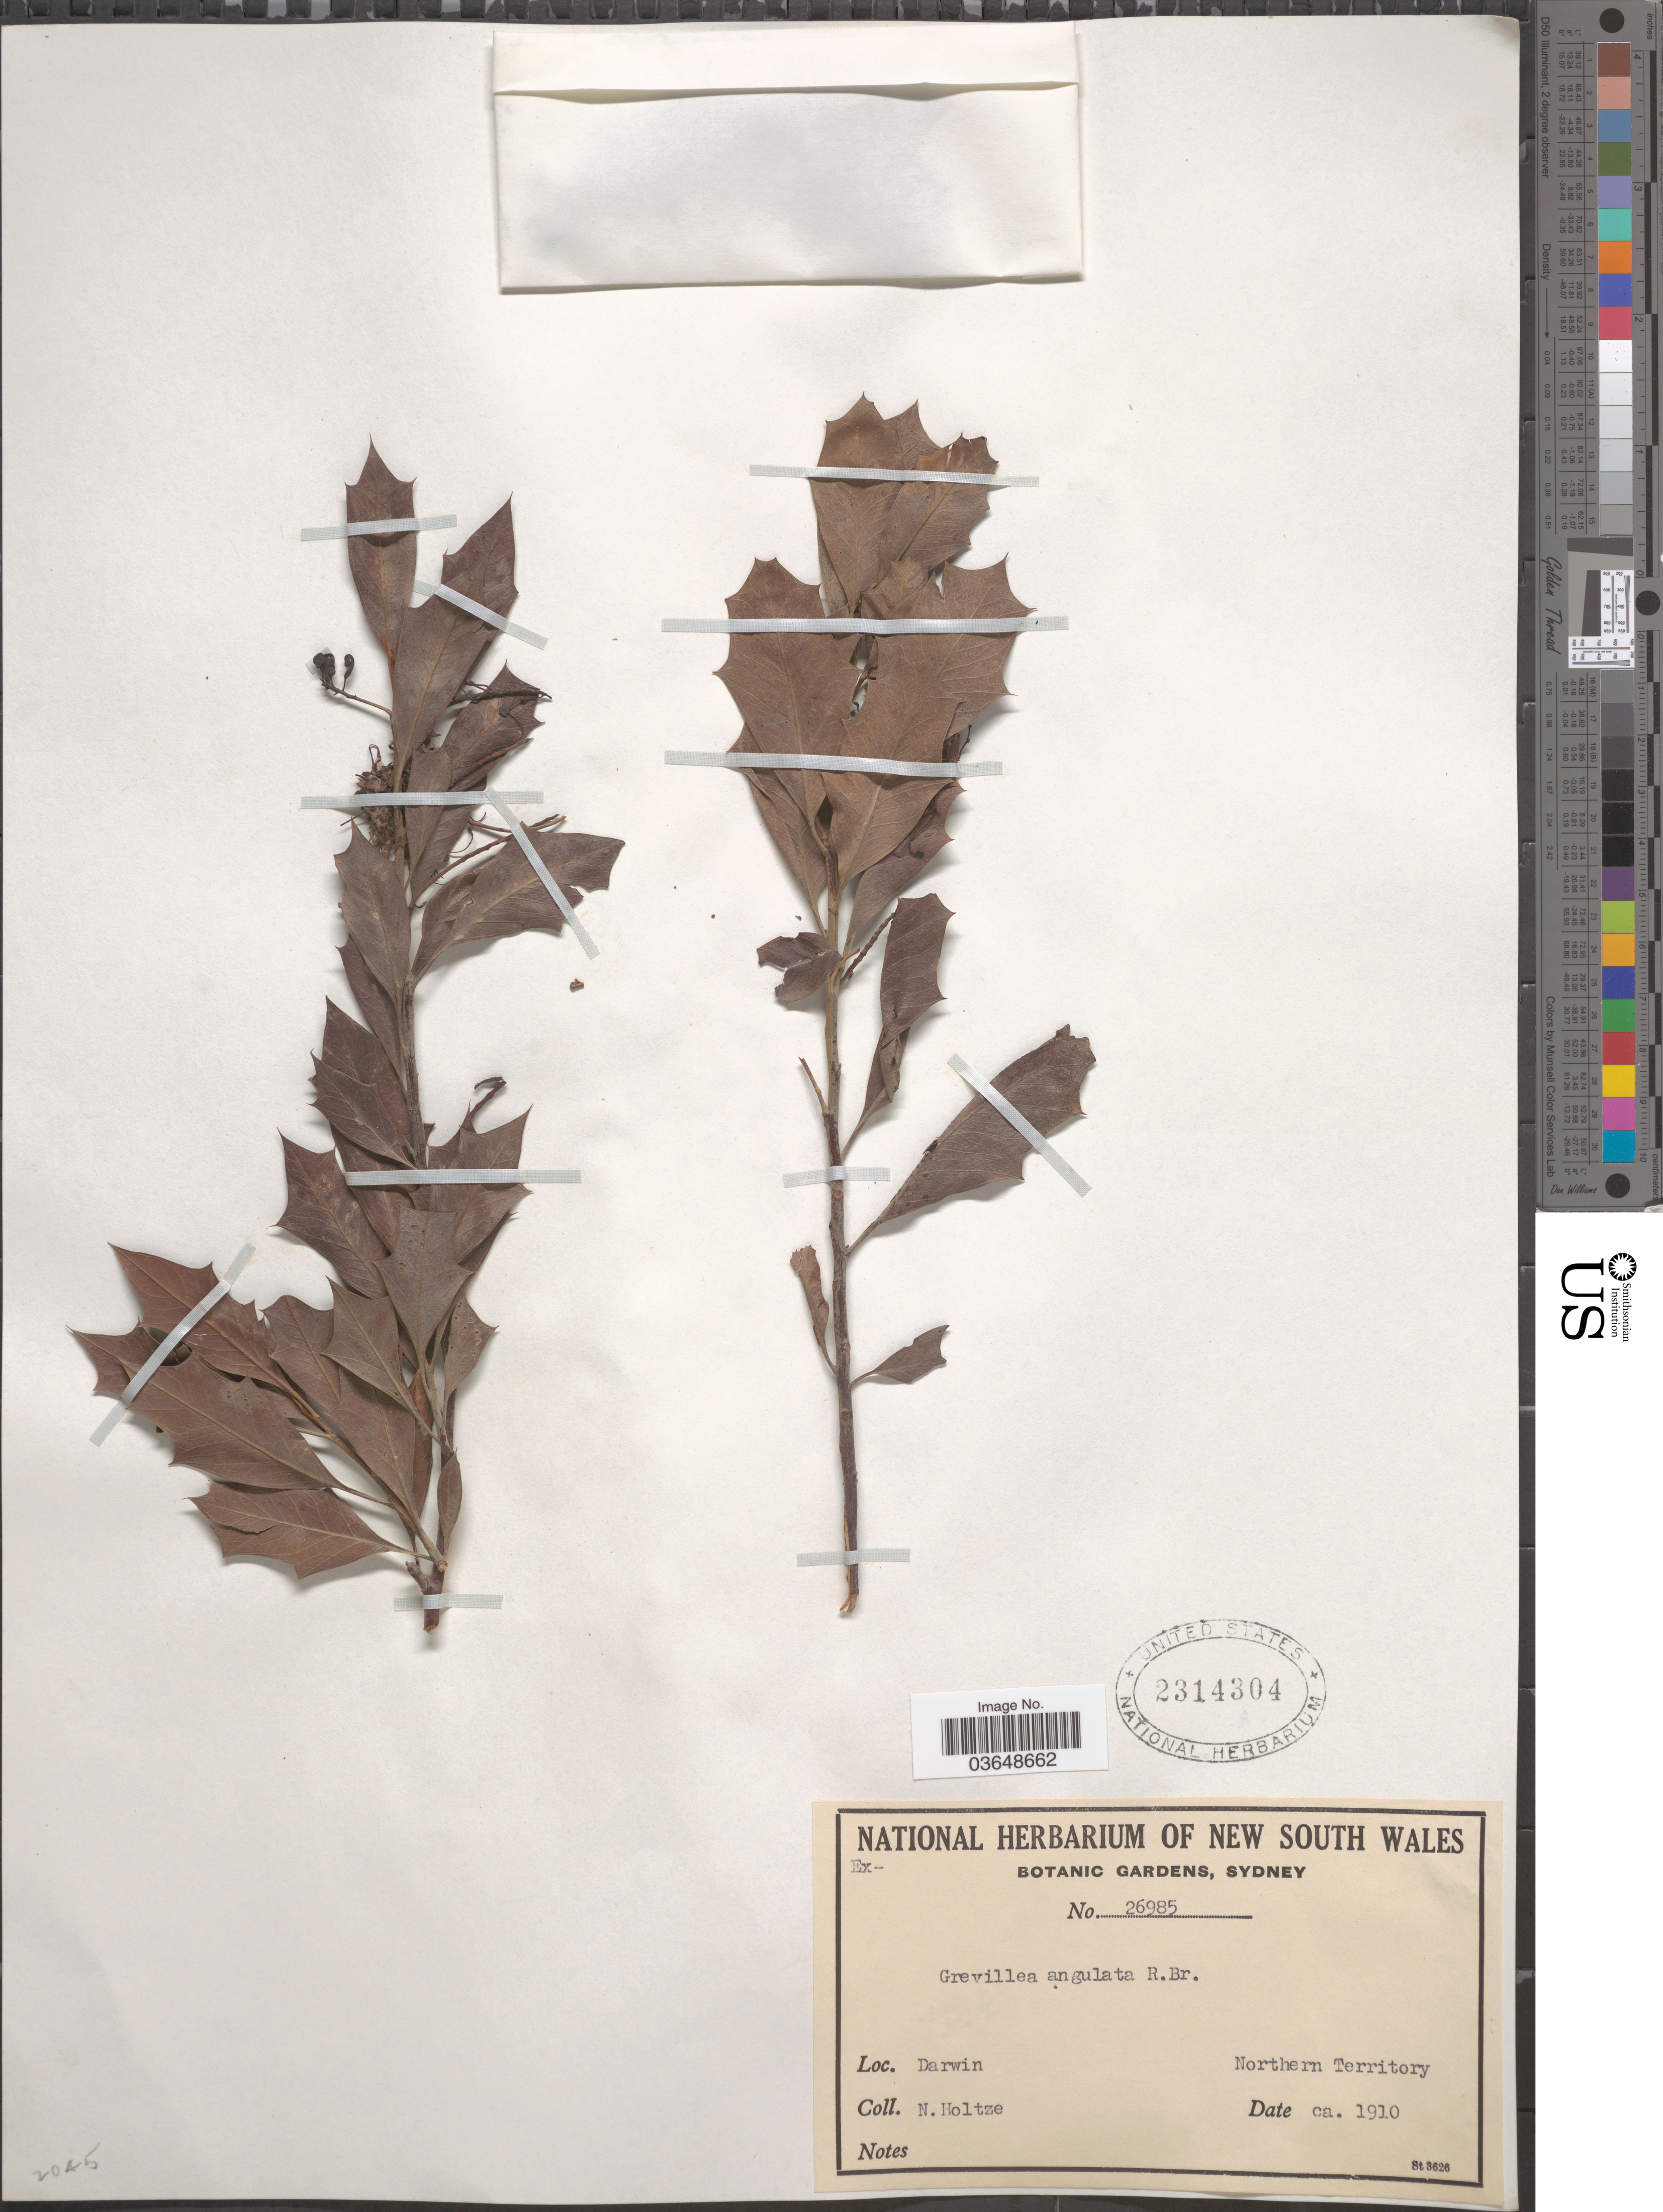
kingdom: Plantae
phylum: Tracheophyta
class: Magnoliopsida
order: Proteales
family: Proteaceae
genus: Grevillea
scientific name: Grevillea angulata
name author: R. Br.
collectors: N. Holtze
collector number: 26985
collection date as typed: ca. 1910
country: Australia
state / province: Northern Territory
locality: Darwin.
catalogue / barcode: US 2314304